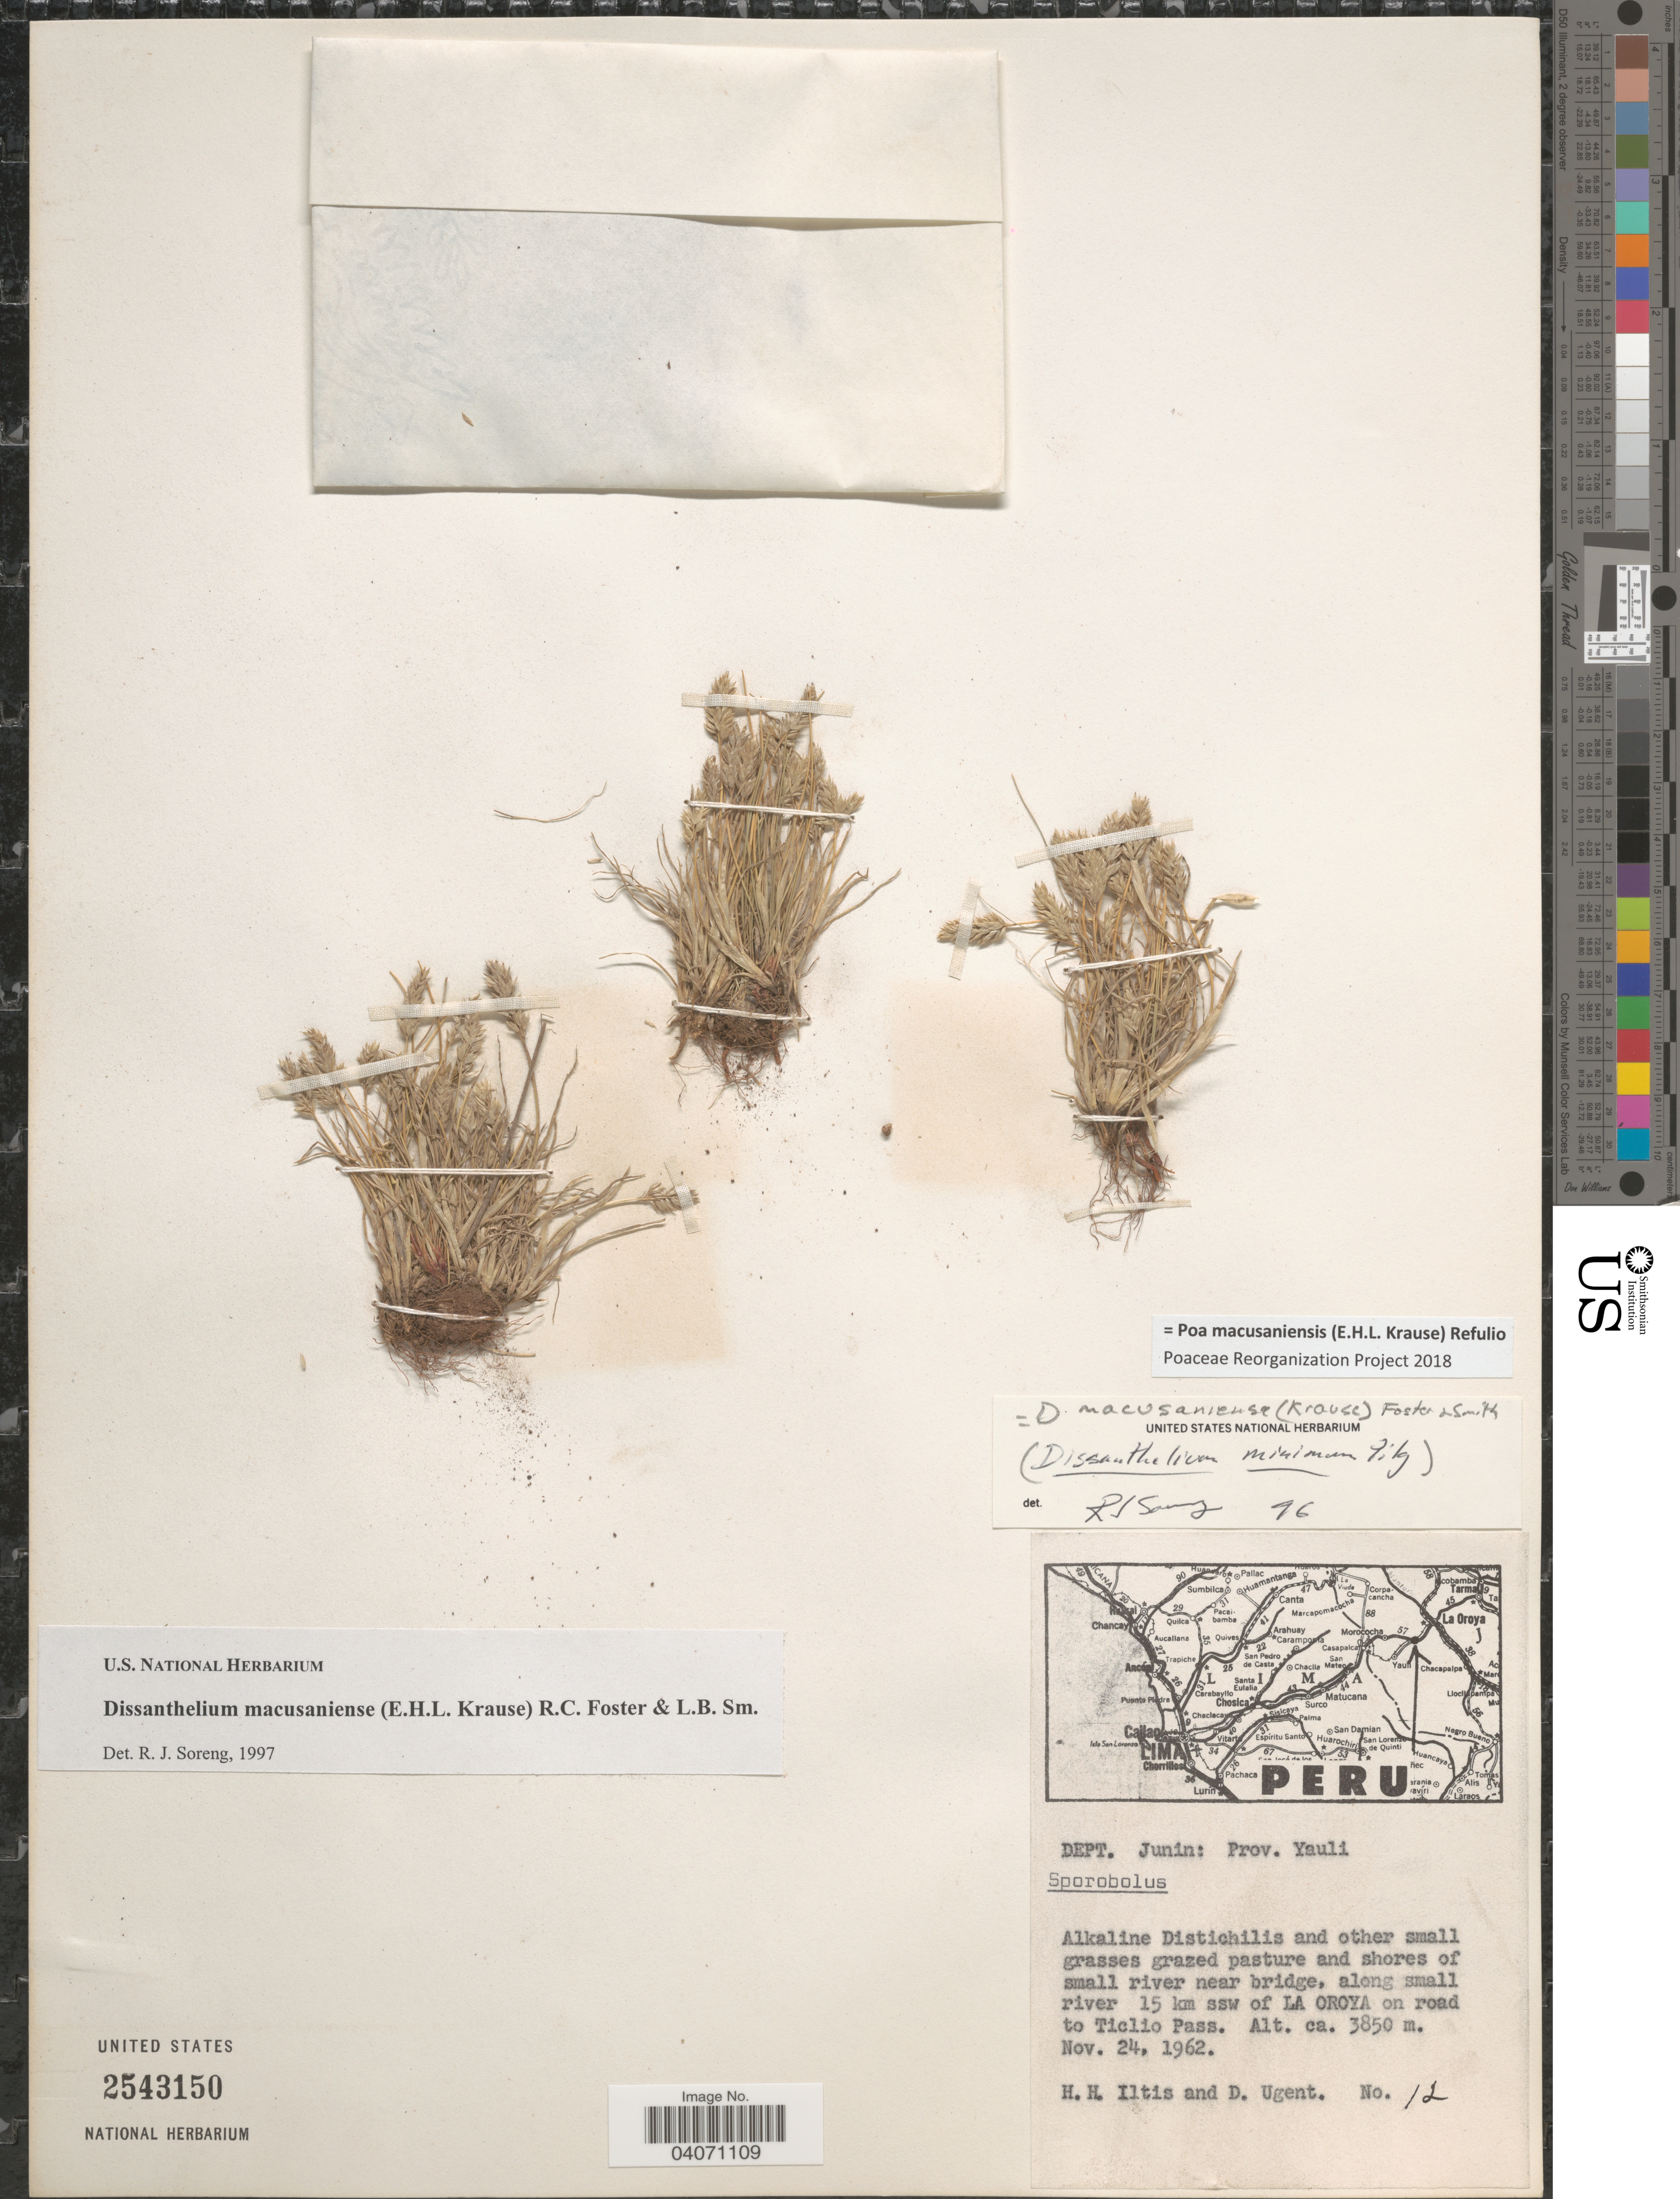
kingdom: Plantae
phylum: Tracheophyta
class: Liliopsida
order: Poales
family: Poaceae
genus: Poa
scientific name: Poa macusaniensis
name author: (E.H.L. Krause) Refulio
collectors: H. H. Iltis & D. Ugent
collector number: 12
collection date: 1962-11-24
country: Peru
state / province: Junín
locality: Dept. Junin: Prov. Yauli. Alkaline Distichilis and other small grasses grazed pasture and shores of small river near bridge, along small river 15 km ssw of La Oroya on road to Ticlio Pass.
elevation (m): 3850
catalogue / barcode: US 2543150